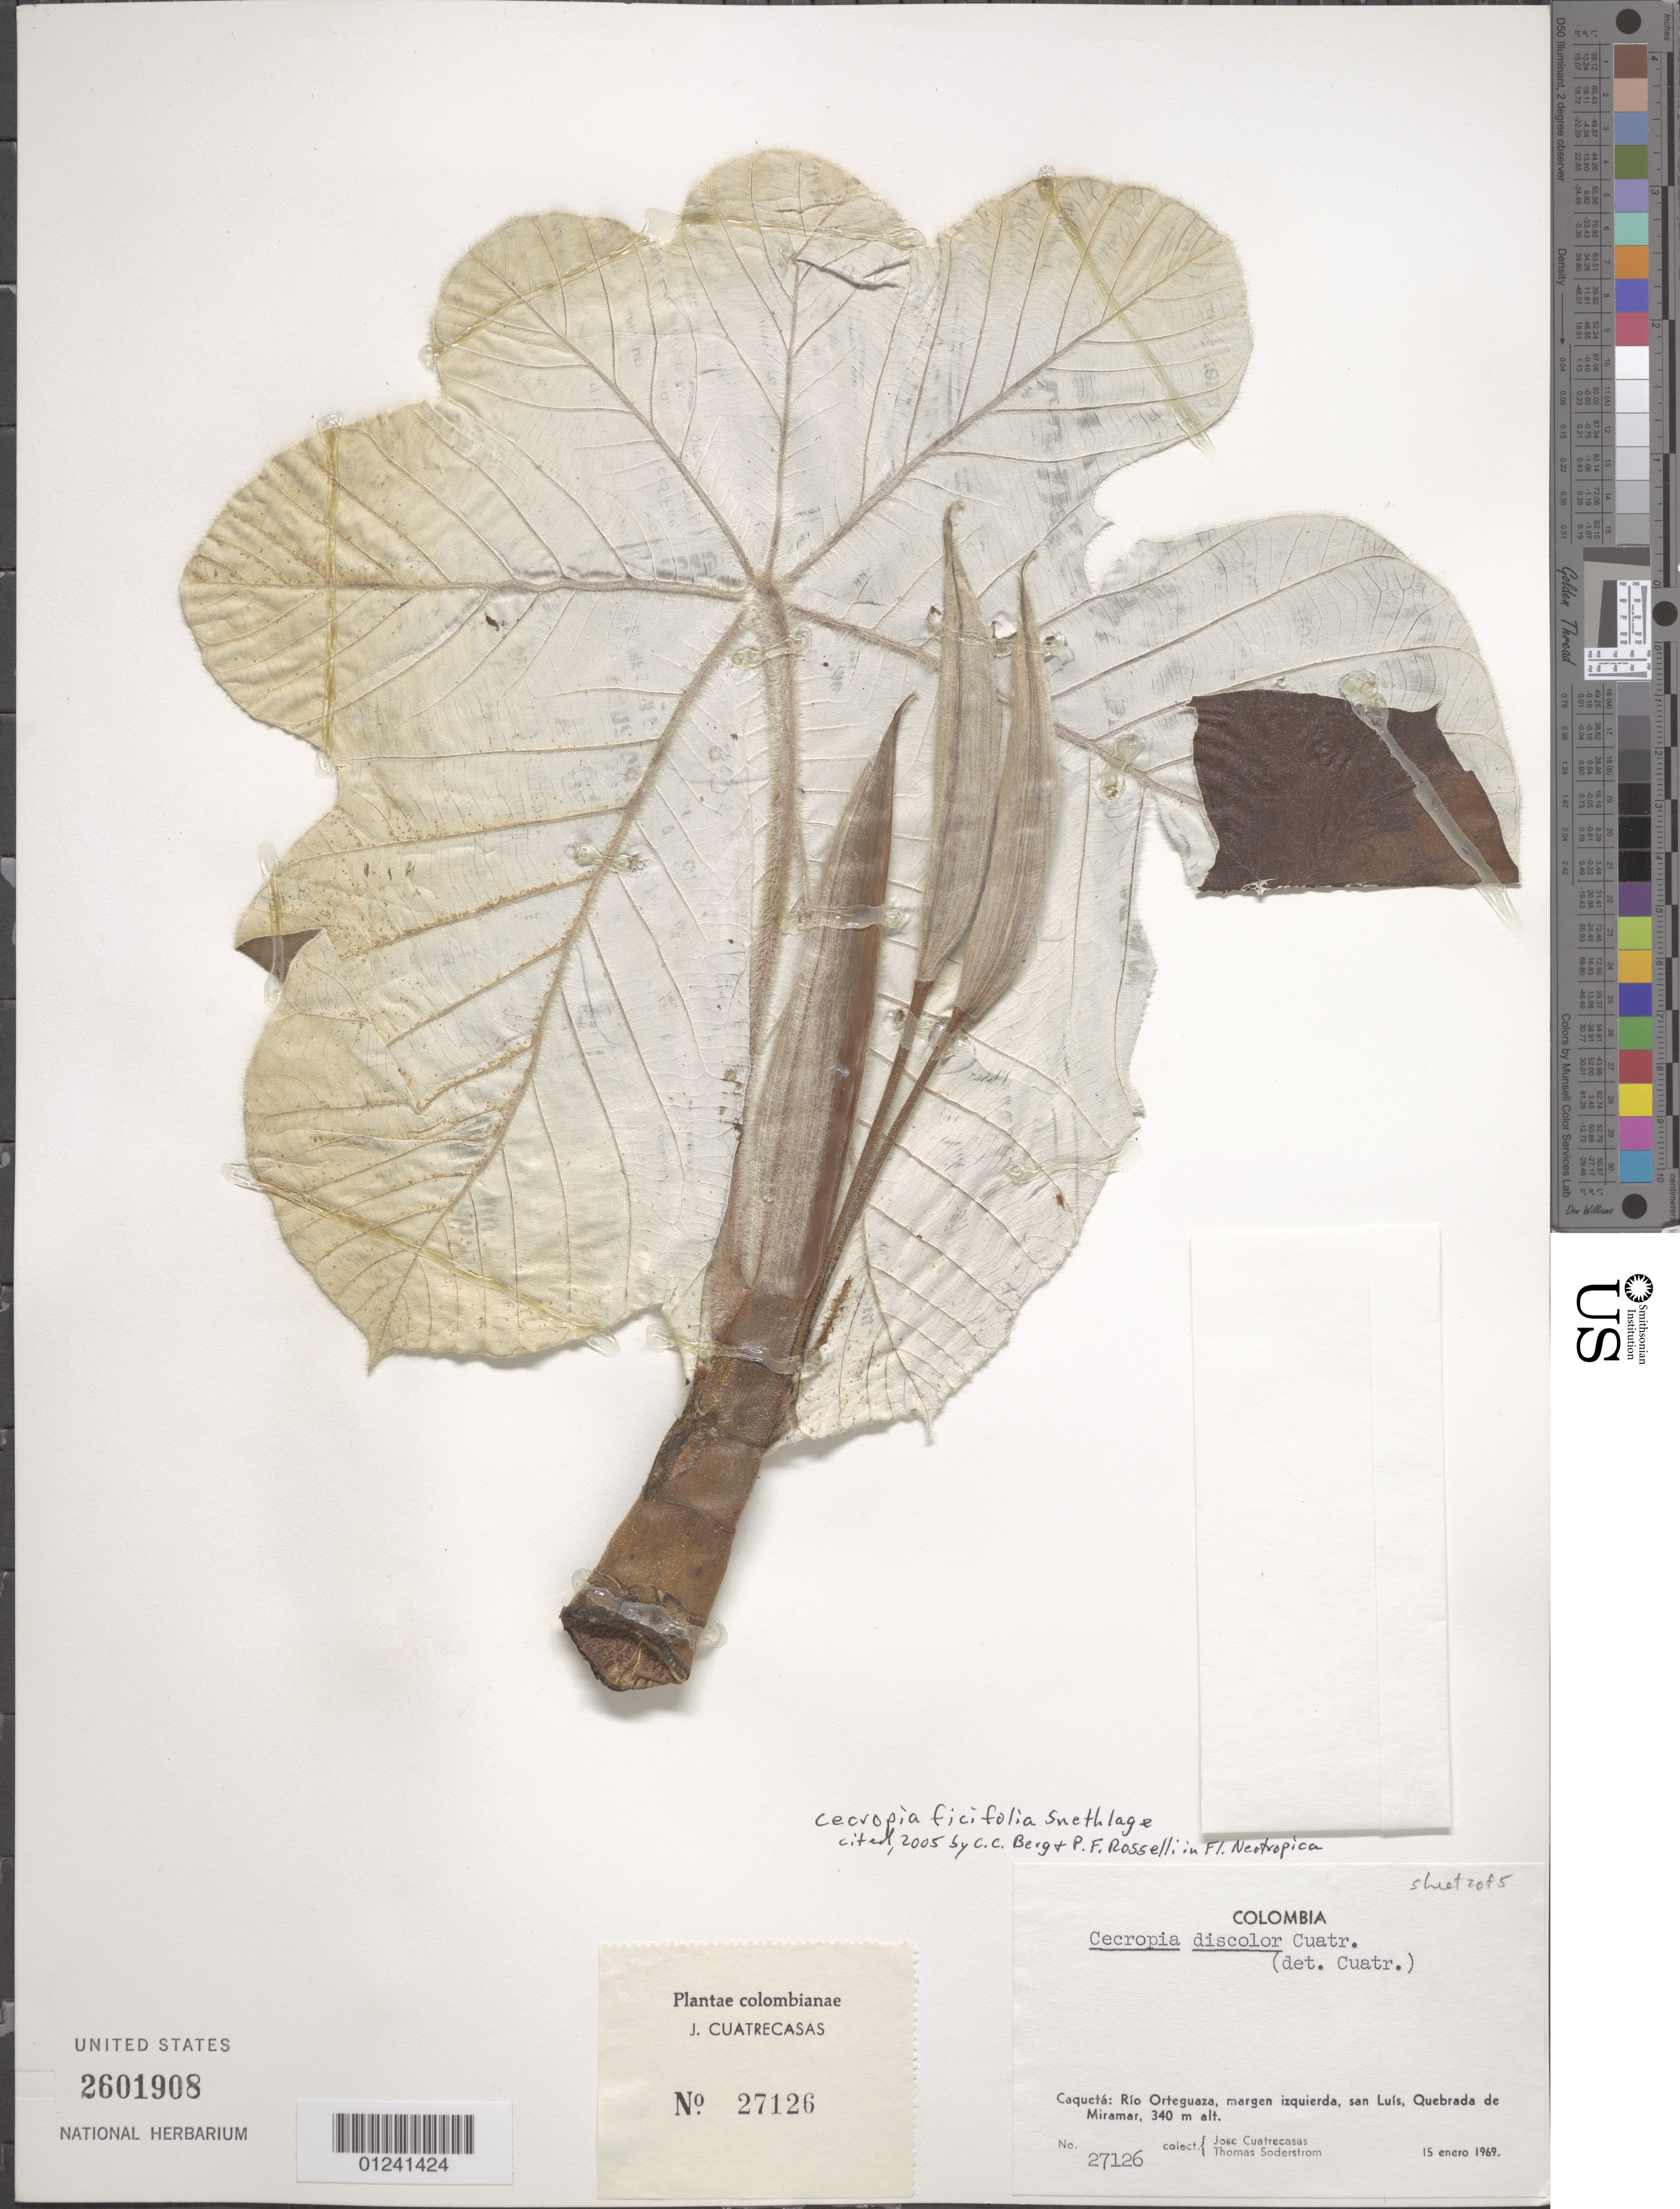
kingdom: Plantae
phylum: Tracheophyta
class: Magnoliopsida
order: Rosales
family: Urticaceae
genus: Cecropia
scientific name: Cecropia ficifolia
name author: Snethlage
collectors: J. Cuatrecasas & T. R. Soderstrom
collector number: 27126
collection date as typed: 15 Jan 1969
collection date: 1969-01-15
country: Colombia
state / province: Caquetá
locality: Rio Ortequaza, Margen Izquierda, San Luis, Quebrada de Miramar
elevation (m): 340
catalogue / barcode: US 2601908